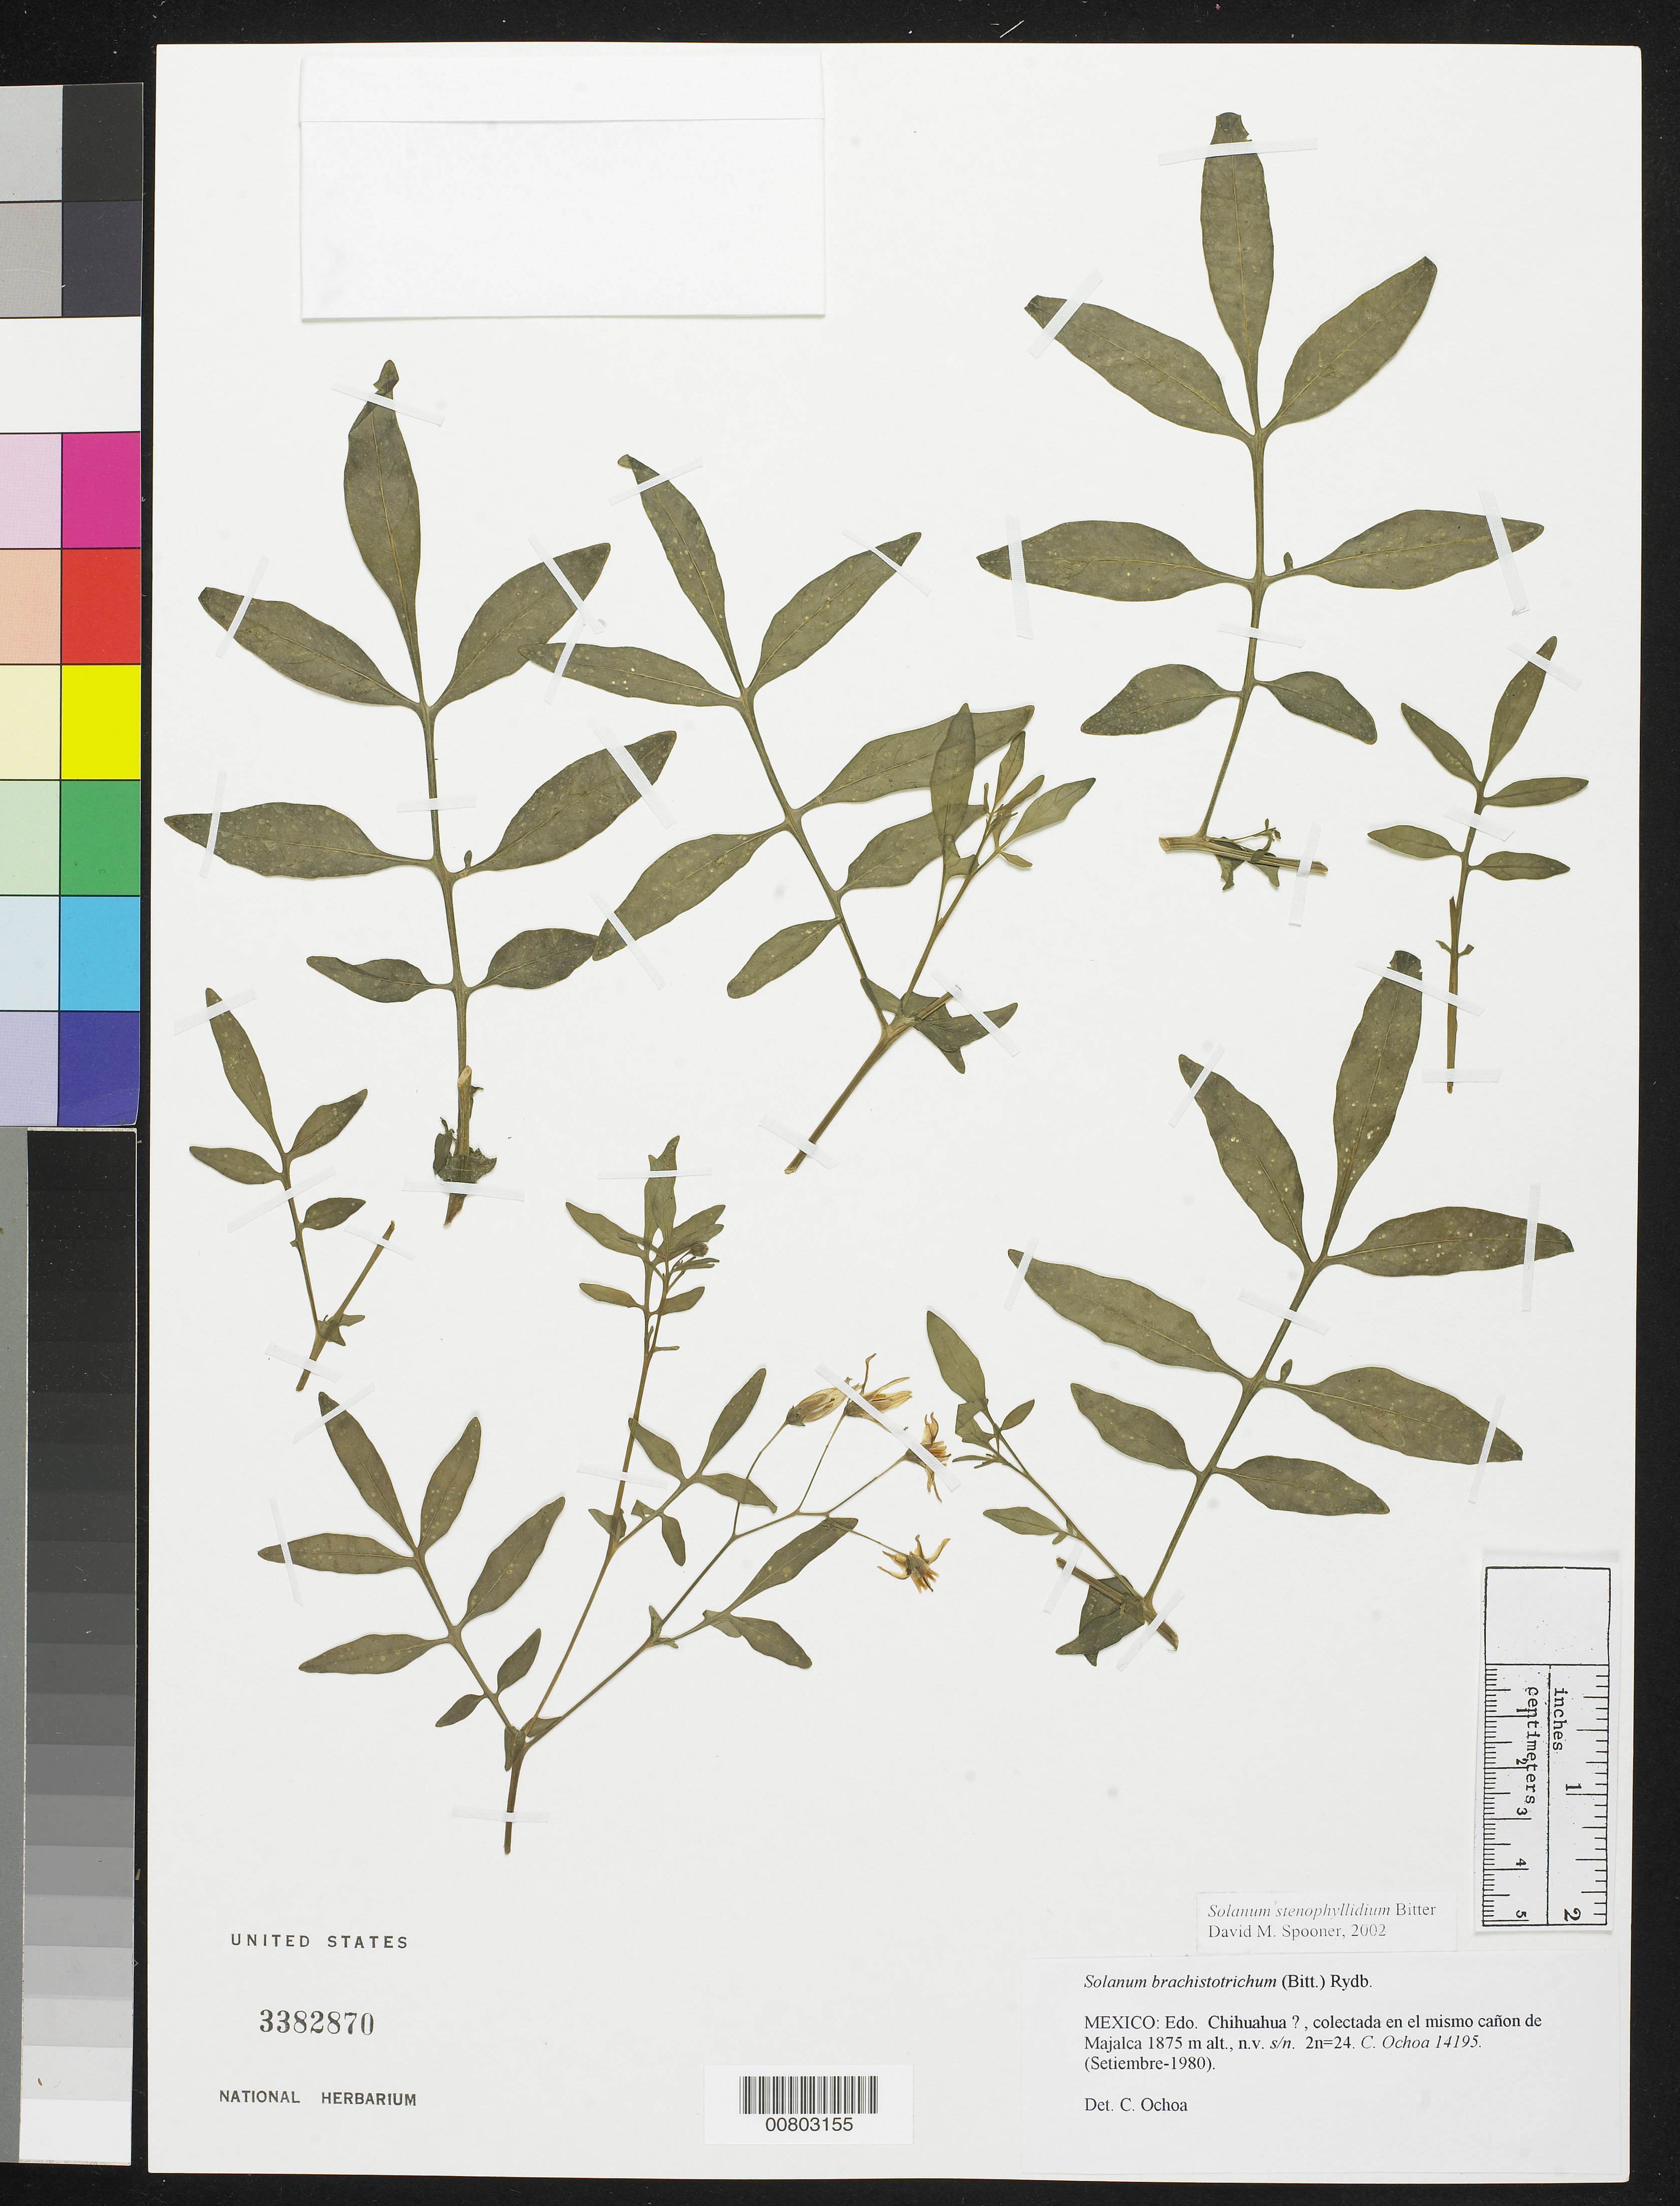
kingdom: Plantae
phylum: Tracheophyta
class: Magnoliopsida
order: Solanales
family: Solanaceae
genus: Solanum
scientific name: Solanum stenophyllidium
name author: Bitter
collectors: C. Ochoa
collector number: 14195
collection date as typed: Sep 1980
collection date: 1980-09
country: Mexico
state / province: Chihuahua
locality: Cañon de Majalca, Chihuahua.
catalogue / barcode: US 3382870